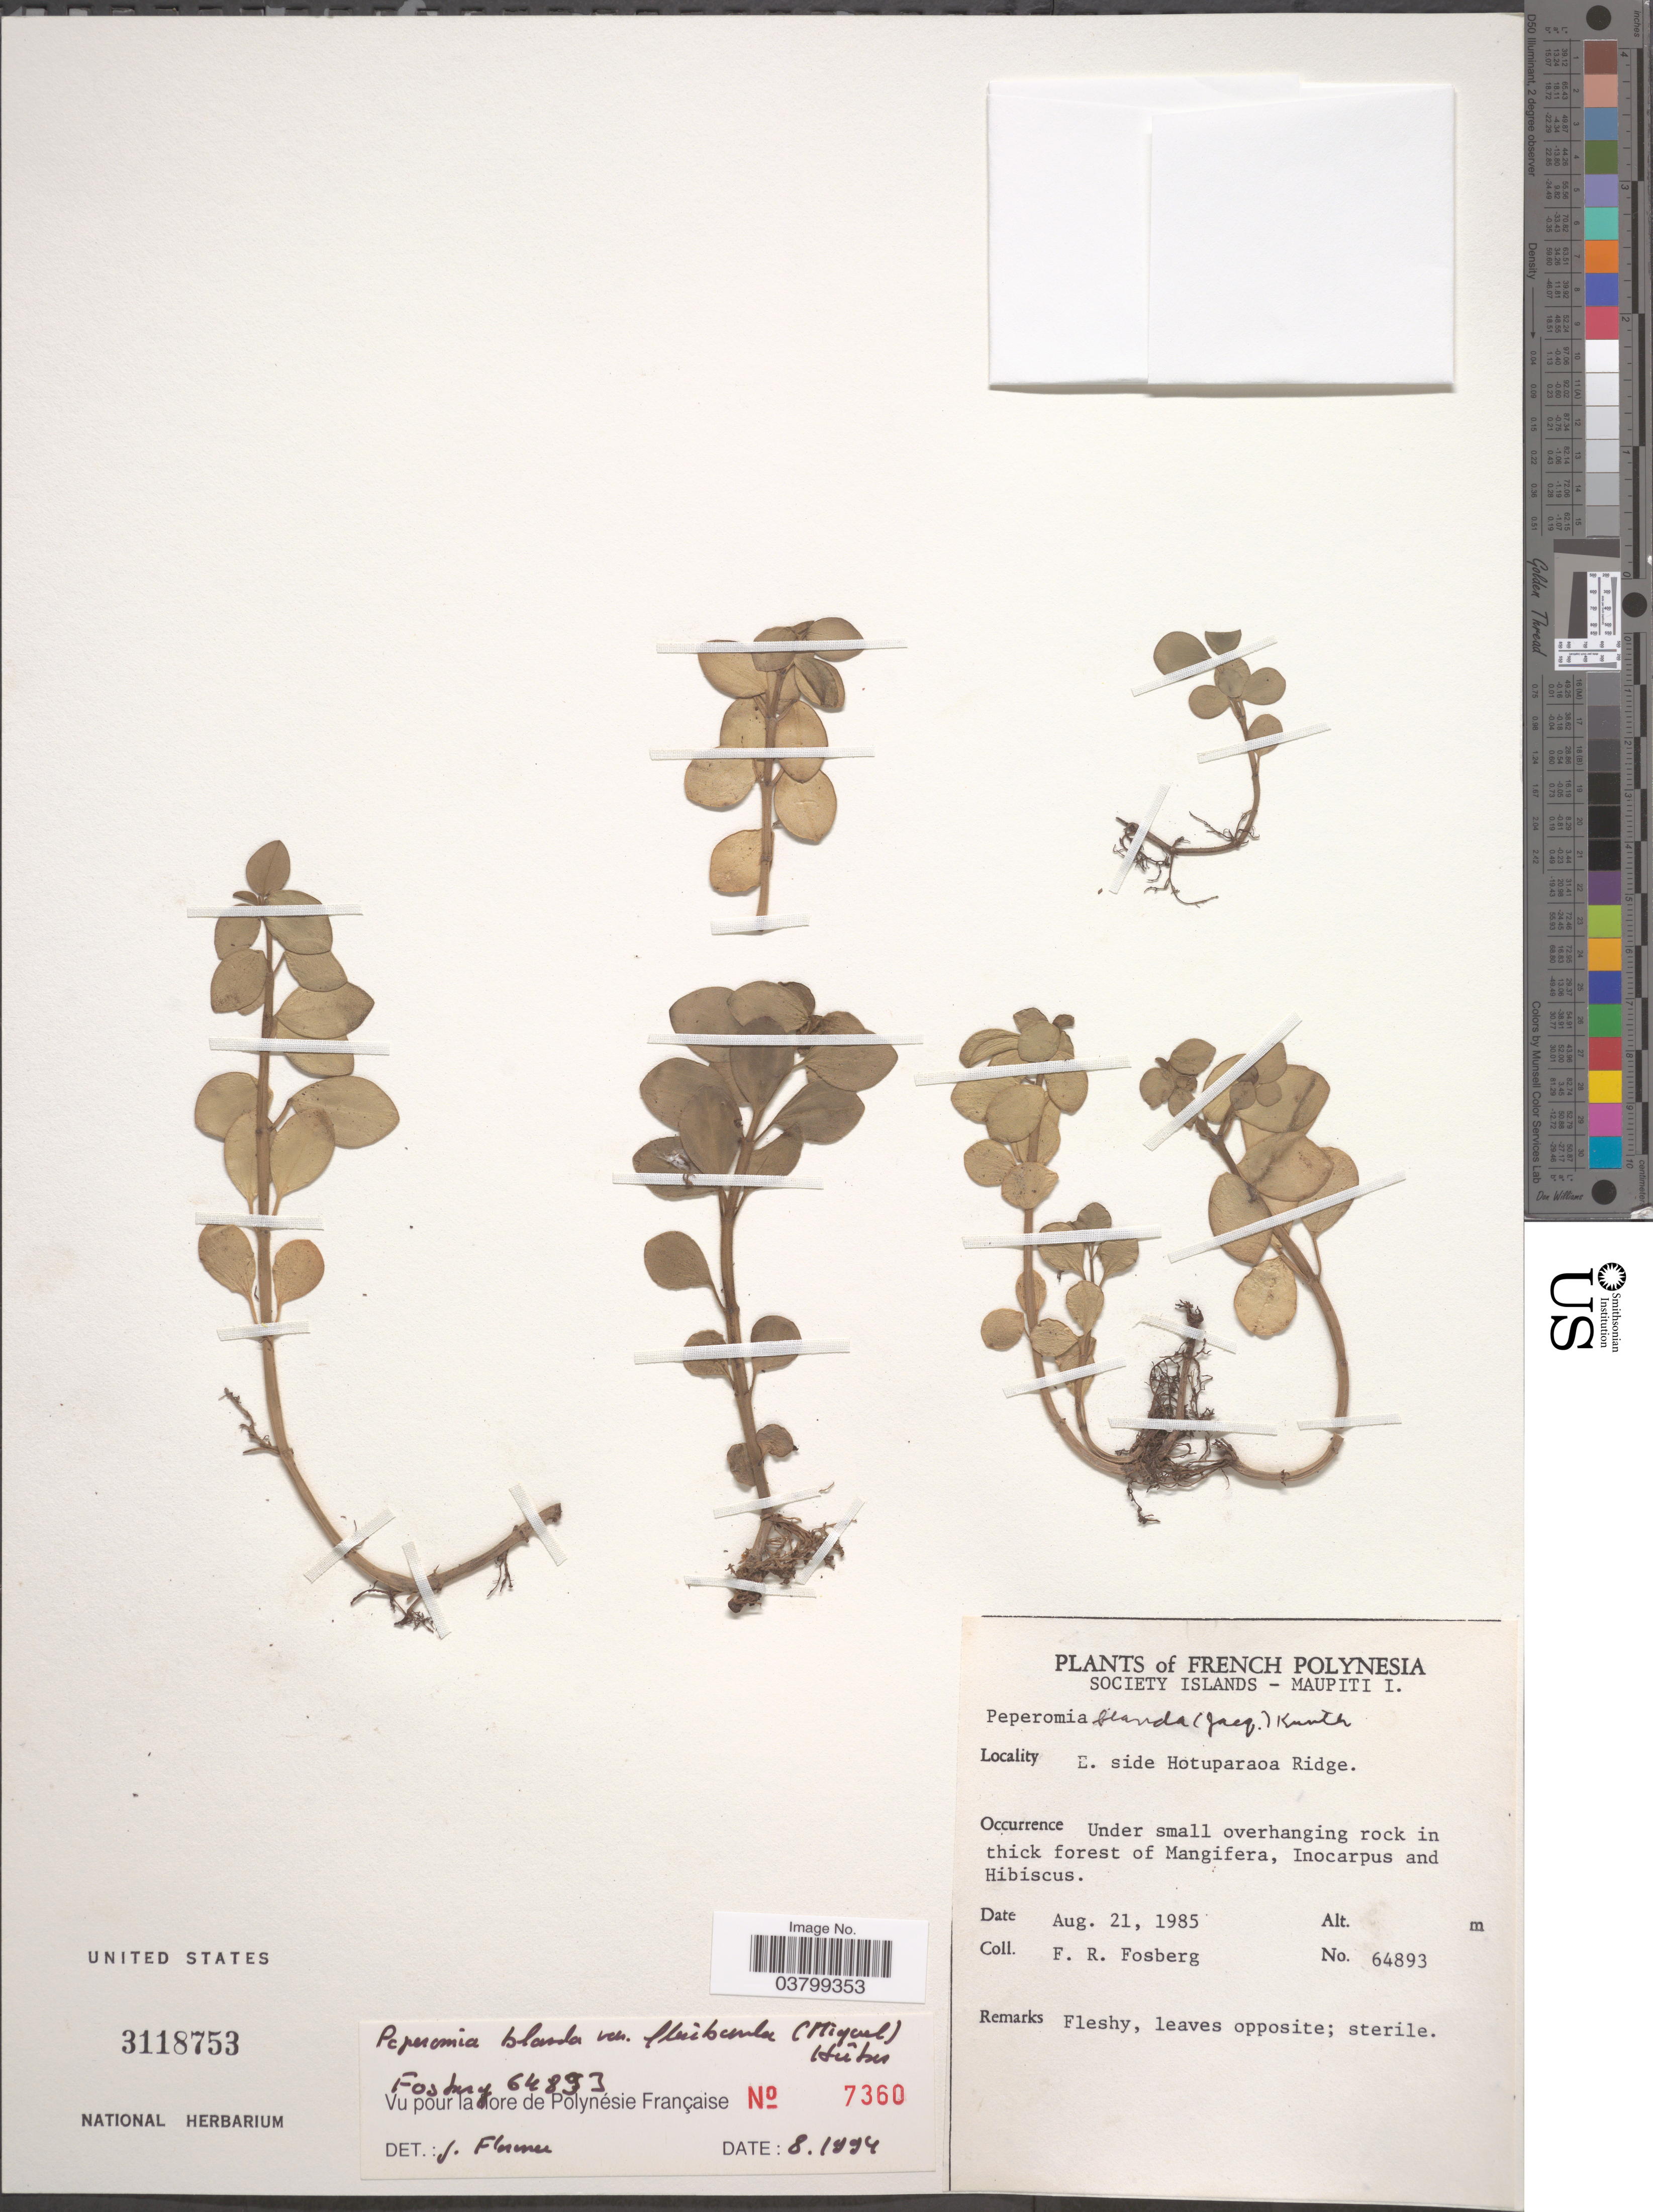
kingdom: Plantae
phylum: Tracheophyta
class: Magnoliopsida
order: Piperales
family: Piperaceae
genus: Peperomia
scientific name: Peperomia leptostachya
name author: Hook. & Arn.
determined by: Wagner, W. L., (BOT), Smithsonian Institution - National Museum of Natural History (UNITED STATES)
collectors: F. R. Fosberg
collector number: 64893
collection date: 1985-08-21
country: French Polynesia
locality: Society Islands - Maupiti I. E. side Hotuparaoa Ridge. Under small overhanging rock in thick forest of Mangifera.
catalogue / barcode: US 3118753